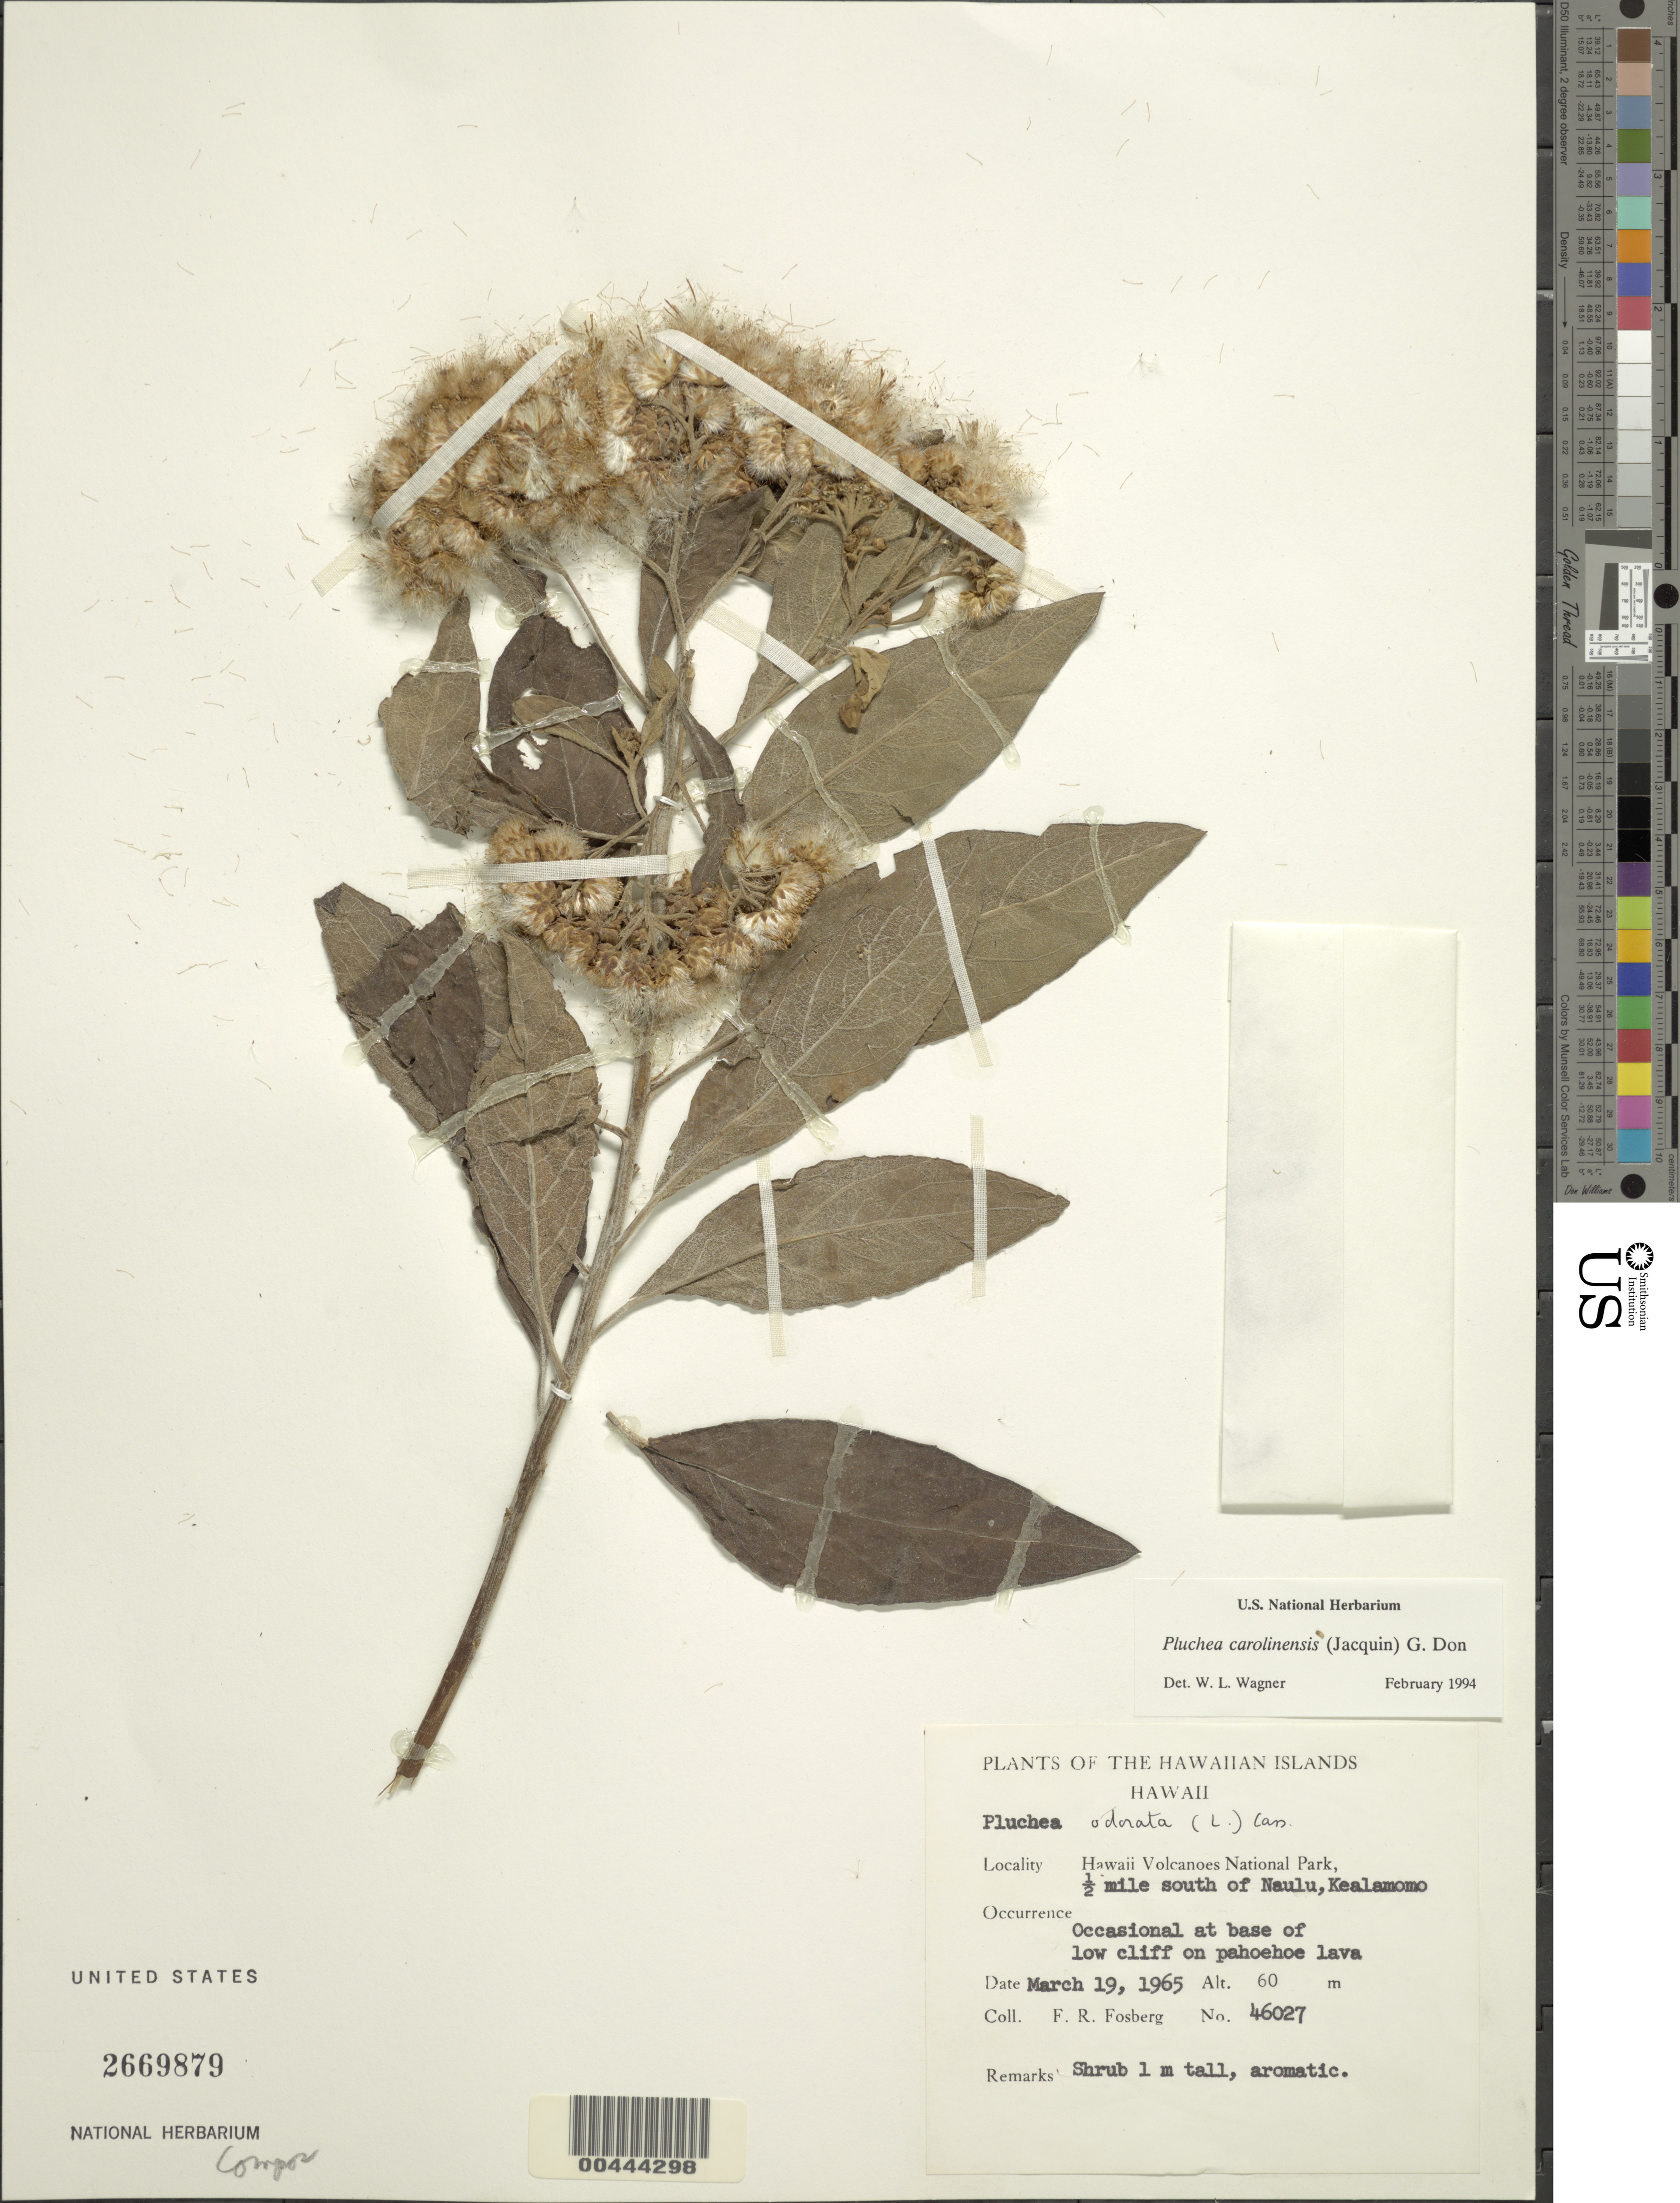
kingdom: Plantae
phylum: Tracheophyta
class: Magnoliopsida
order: Asterales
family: Asteraceae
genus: Pluchea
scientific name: Pluchea carolinensis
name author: (Jacq.) D. Don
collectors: F. R. Fosberg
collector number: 46027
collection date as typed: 19 Mar 1965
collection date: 1965-03-19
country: United States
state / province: Hawaii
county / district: Hawaii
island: Hawaii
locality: Hawaii Volcanoes National Park, 0.50 mi S of Naulu, Kealamomo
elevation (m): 60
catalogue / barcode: US 2669879